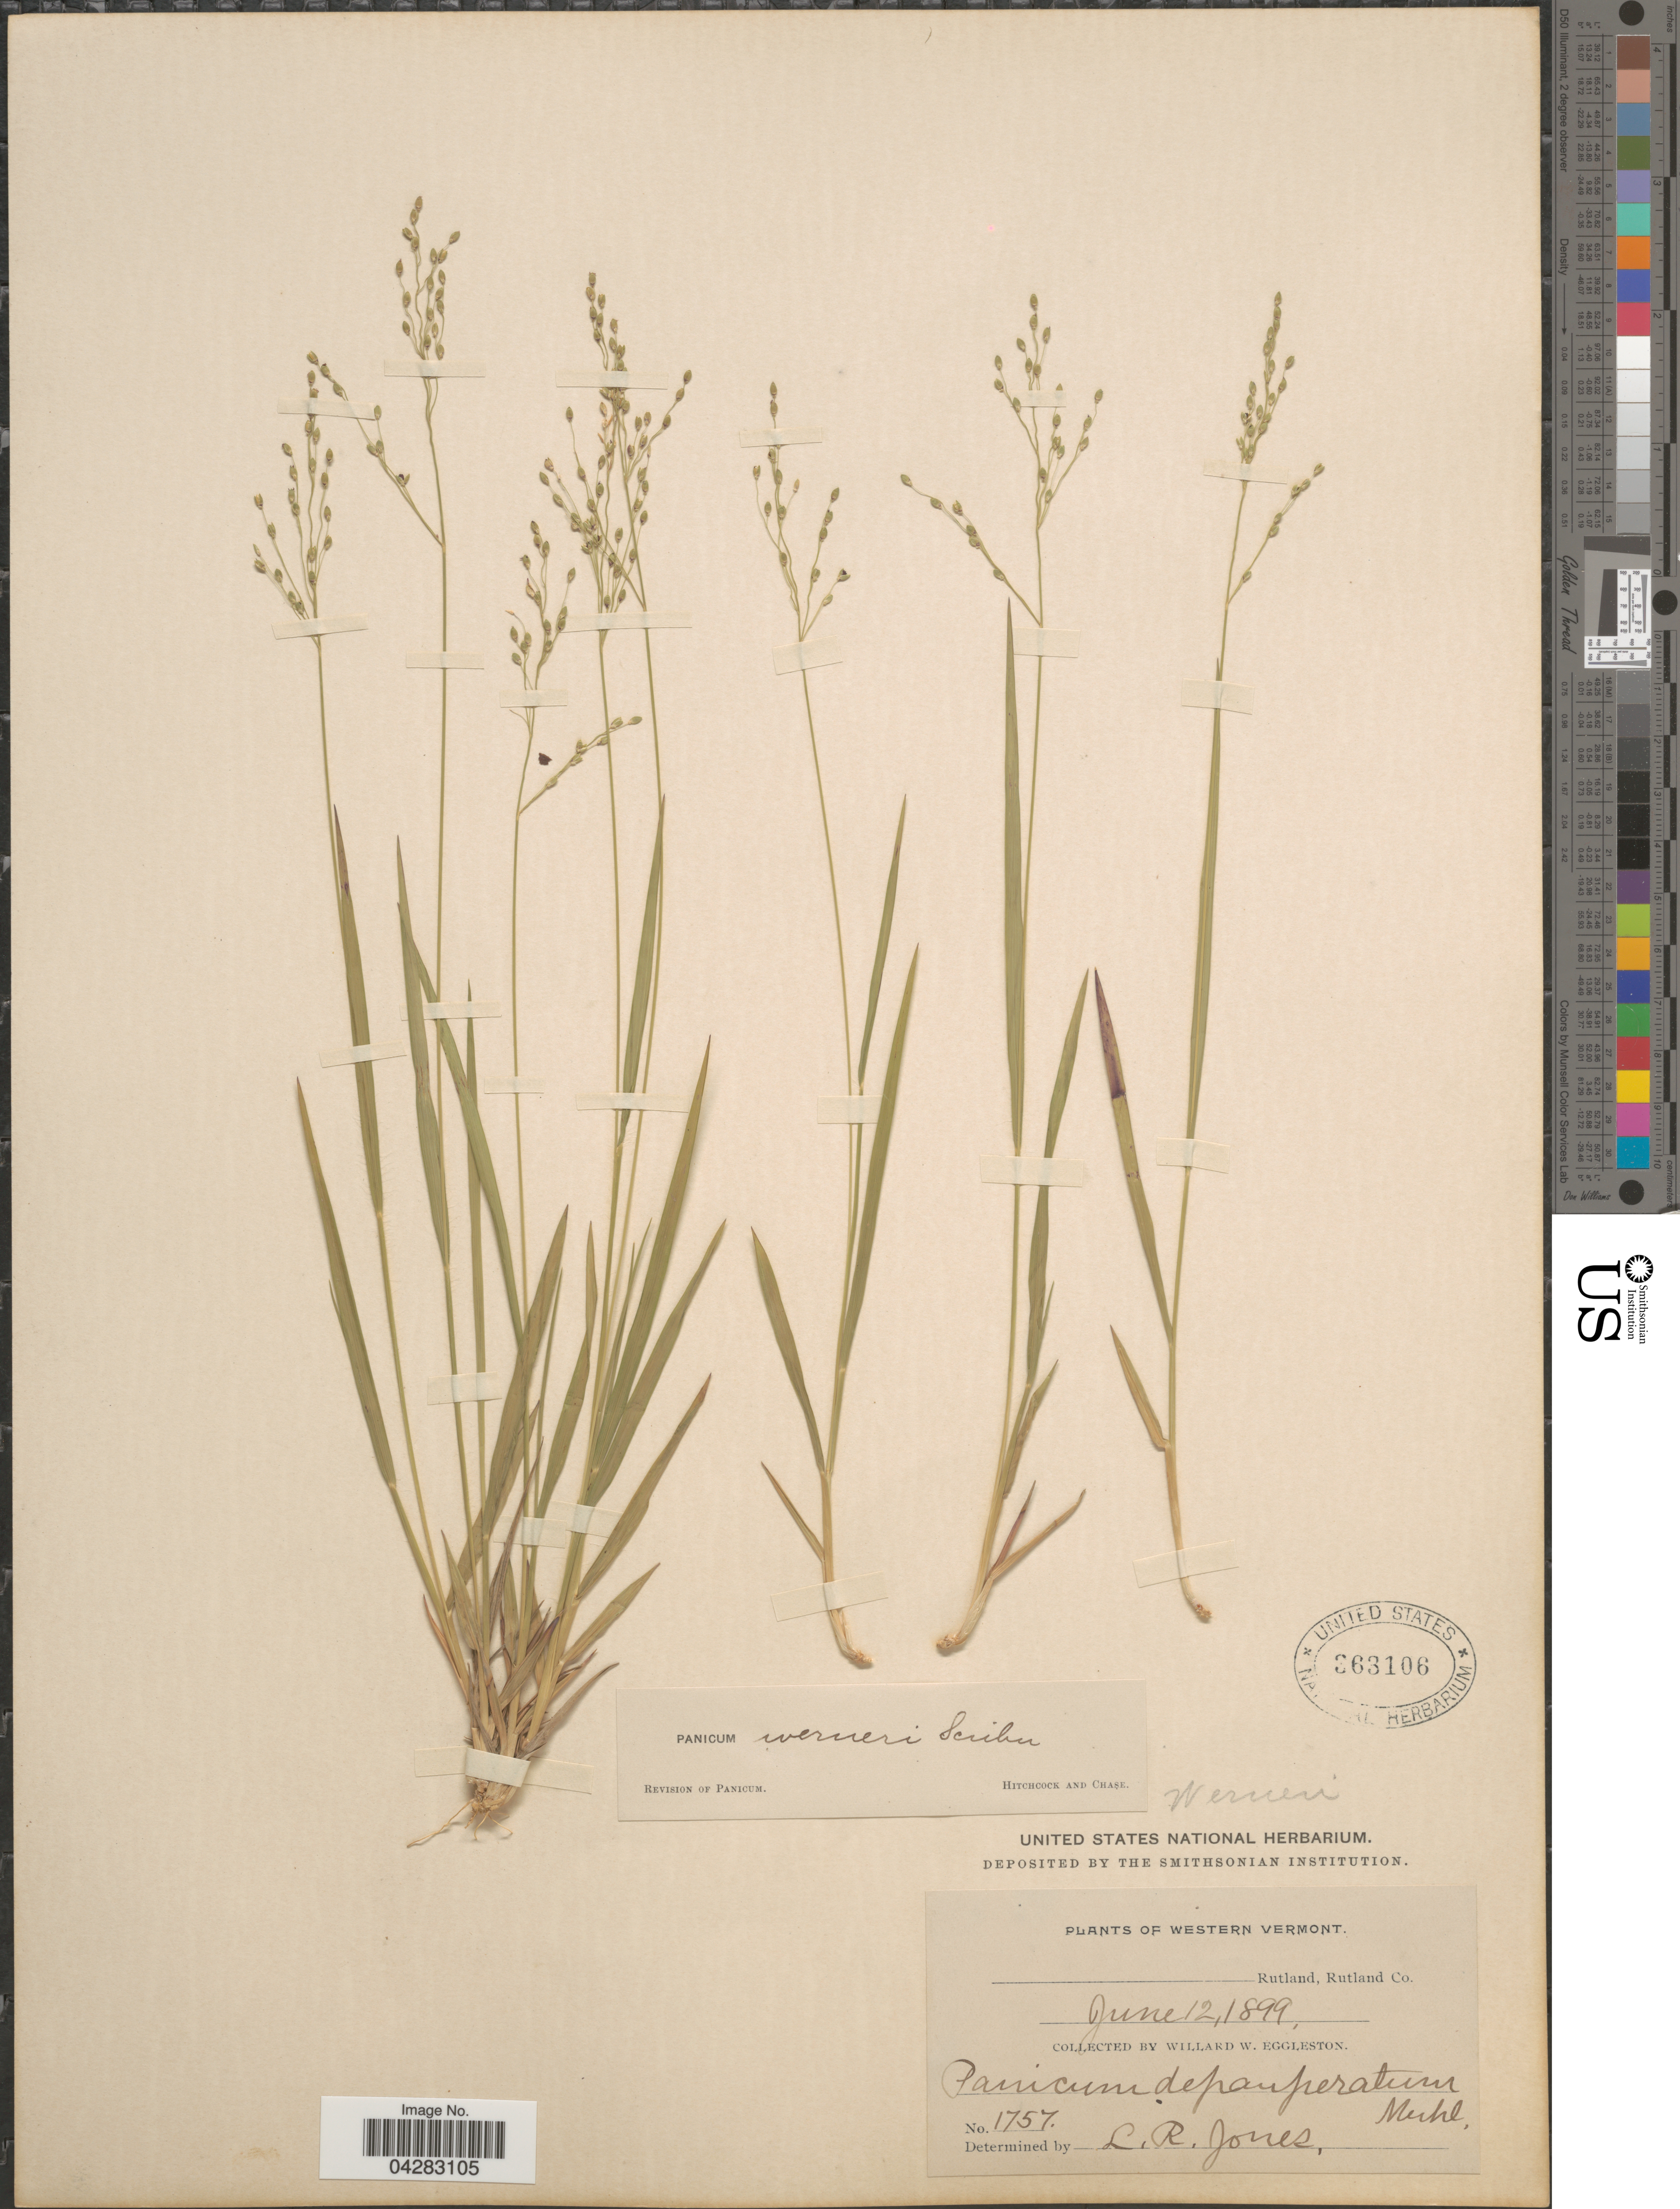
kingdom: Plantae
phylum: Tracheophyta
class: Liliopsida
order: Poales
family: Poaceae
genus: Dichanthelium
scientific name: Dichanthelium linearifolium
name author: (Scribn.) Gould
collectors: W. W. Eggleston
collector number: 1757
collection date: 1899-06-12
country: United States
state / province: Vermont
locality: Western Vermont. Rutland, Rutland Co.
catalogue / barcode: US 363106